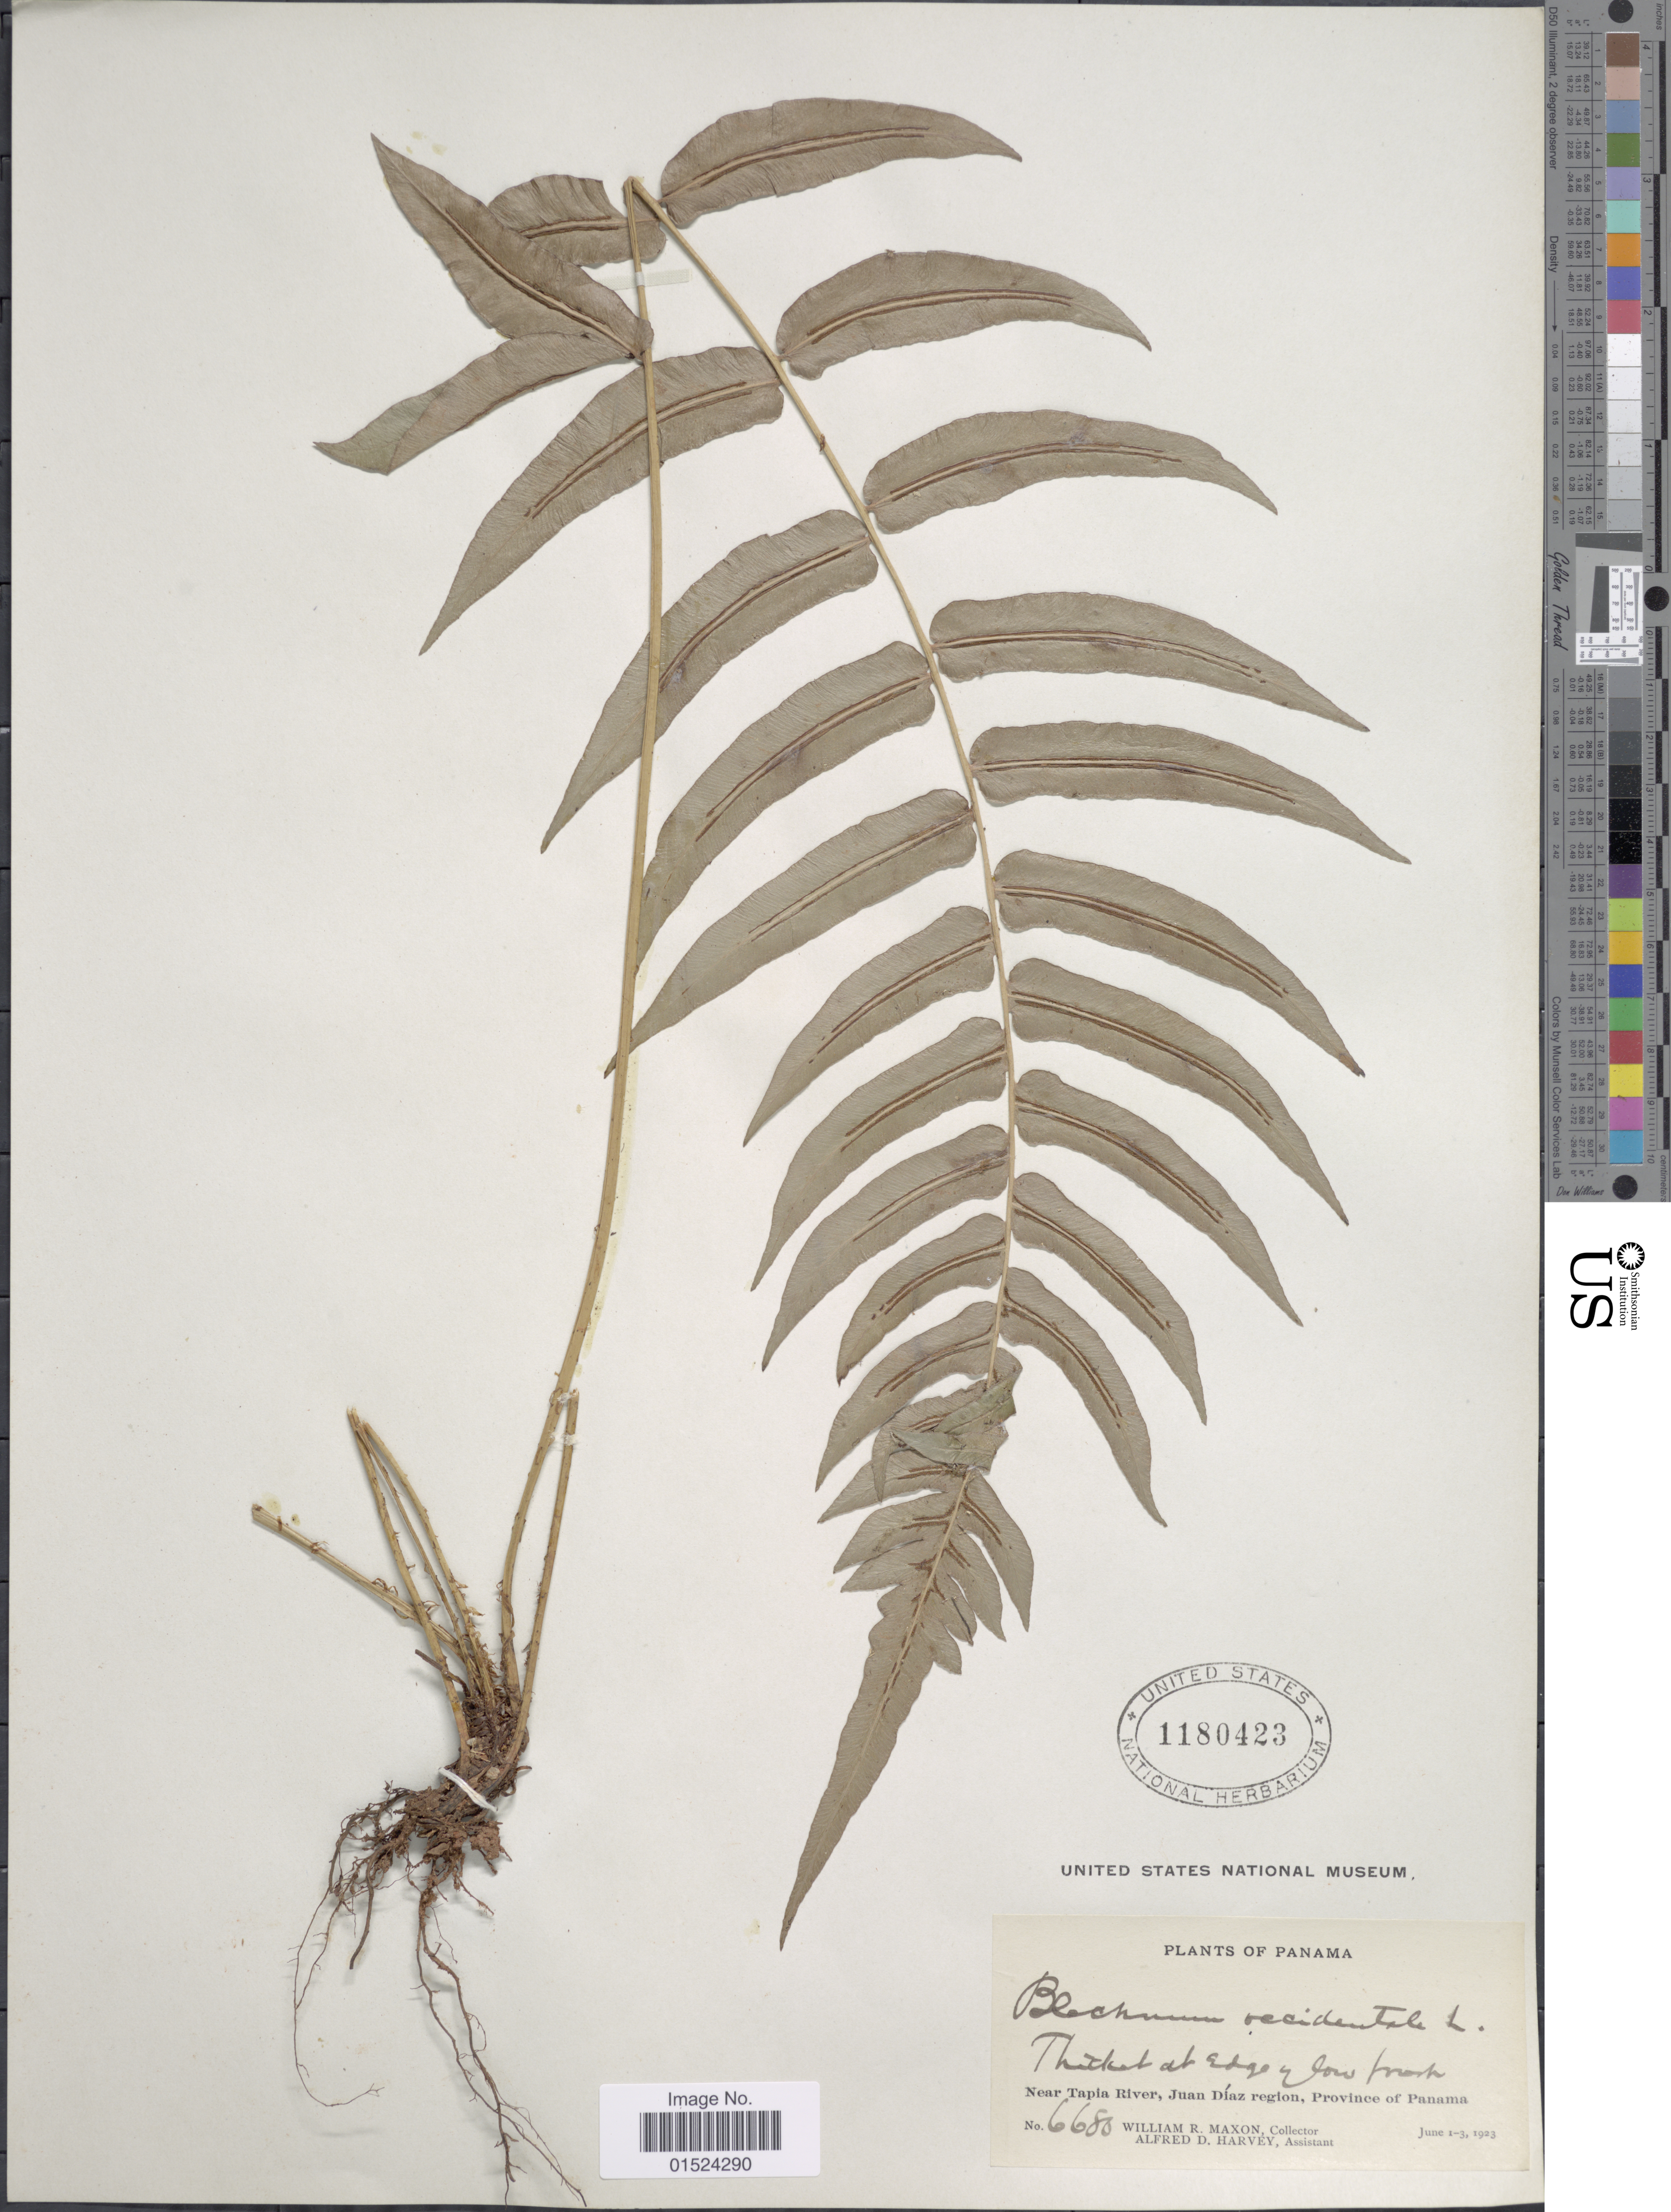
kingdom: Plantae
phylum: Tracheophyta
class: Polypodiopsida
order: Polypodiales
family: Blechnaceae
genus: Blechnum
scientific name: Blechnum occidentale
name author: L.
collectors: W. R. Maxon & A. D. Harvey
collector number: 6680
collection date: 1923-06-01/1923-06-03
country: Panama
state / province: Panamá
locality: Near Tapia River, Juan Díaz region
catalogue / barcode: US 1180423